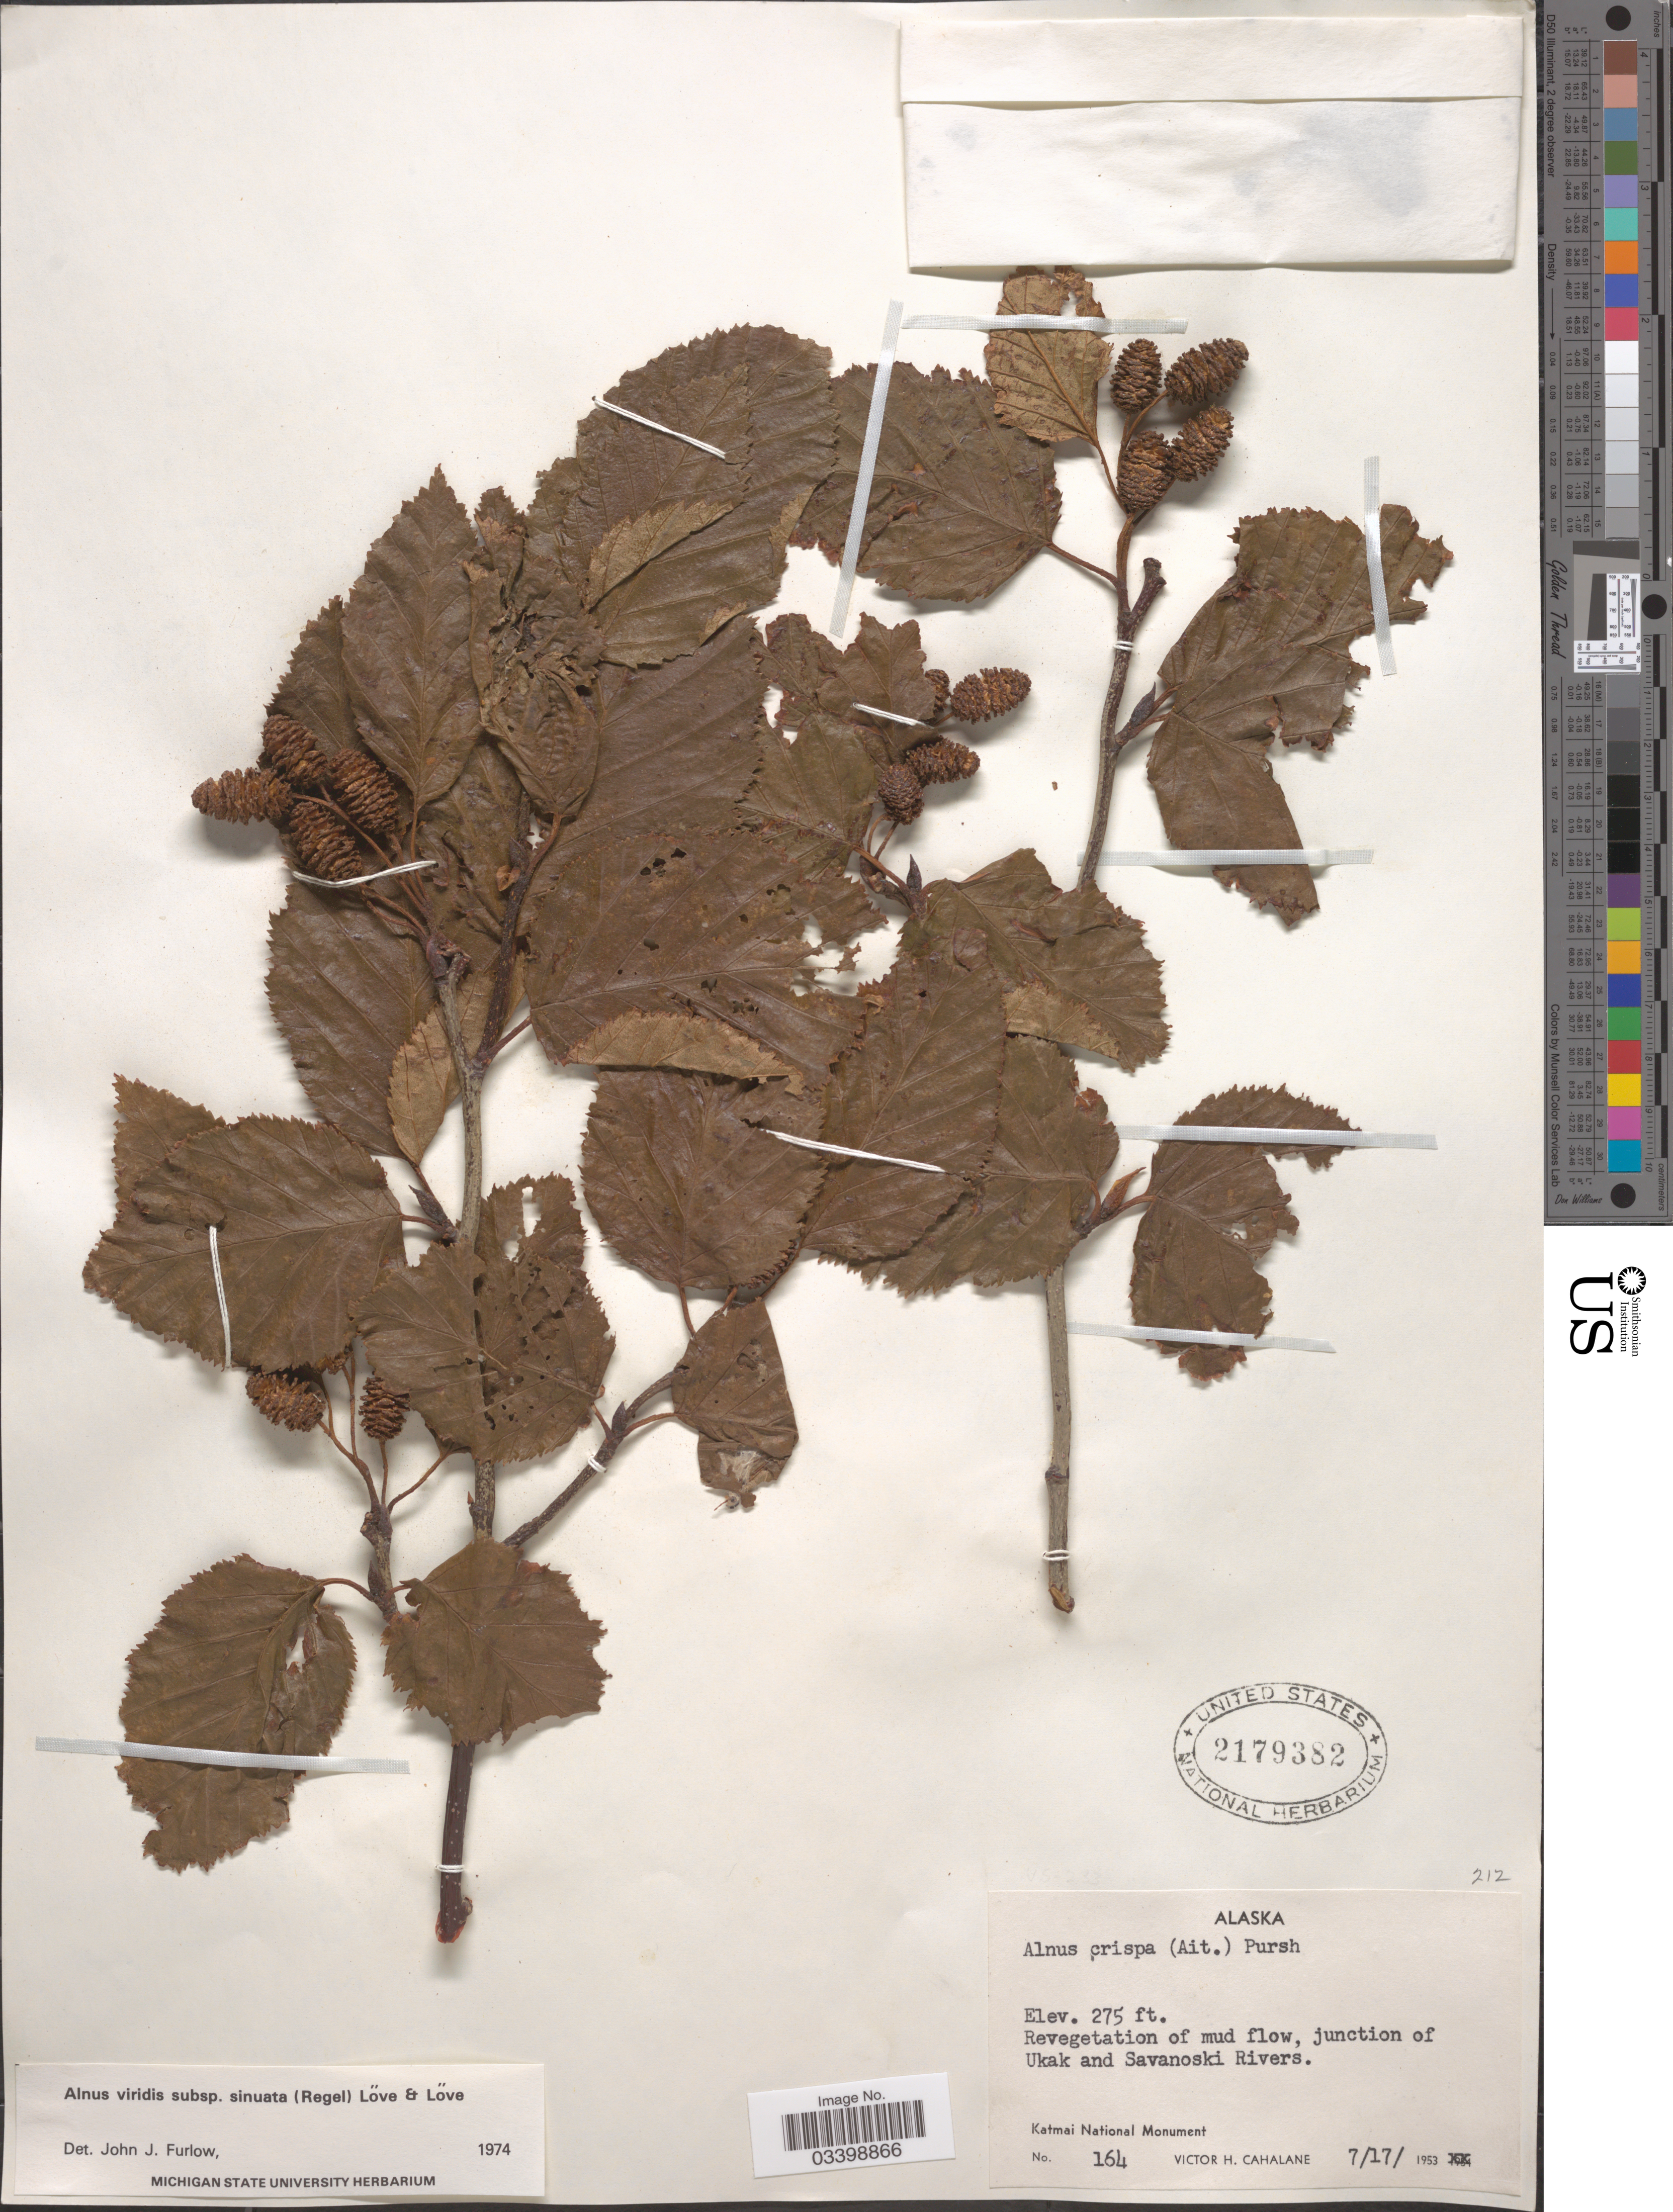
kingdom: Plantae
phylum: Tracheophyta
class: Magnoliopsida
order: Fagales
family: Betulaceae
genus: Alnus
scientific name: Alnus viridis subsp. sinuata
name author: Regel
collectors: V. Cahalane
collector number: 164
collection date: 1953-07-17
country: United States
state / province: Alaska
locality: Revegetation of mud flow, junction of Ukak and Savanoski Rivers. Katmai National Monument.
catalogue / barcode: US 2179382